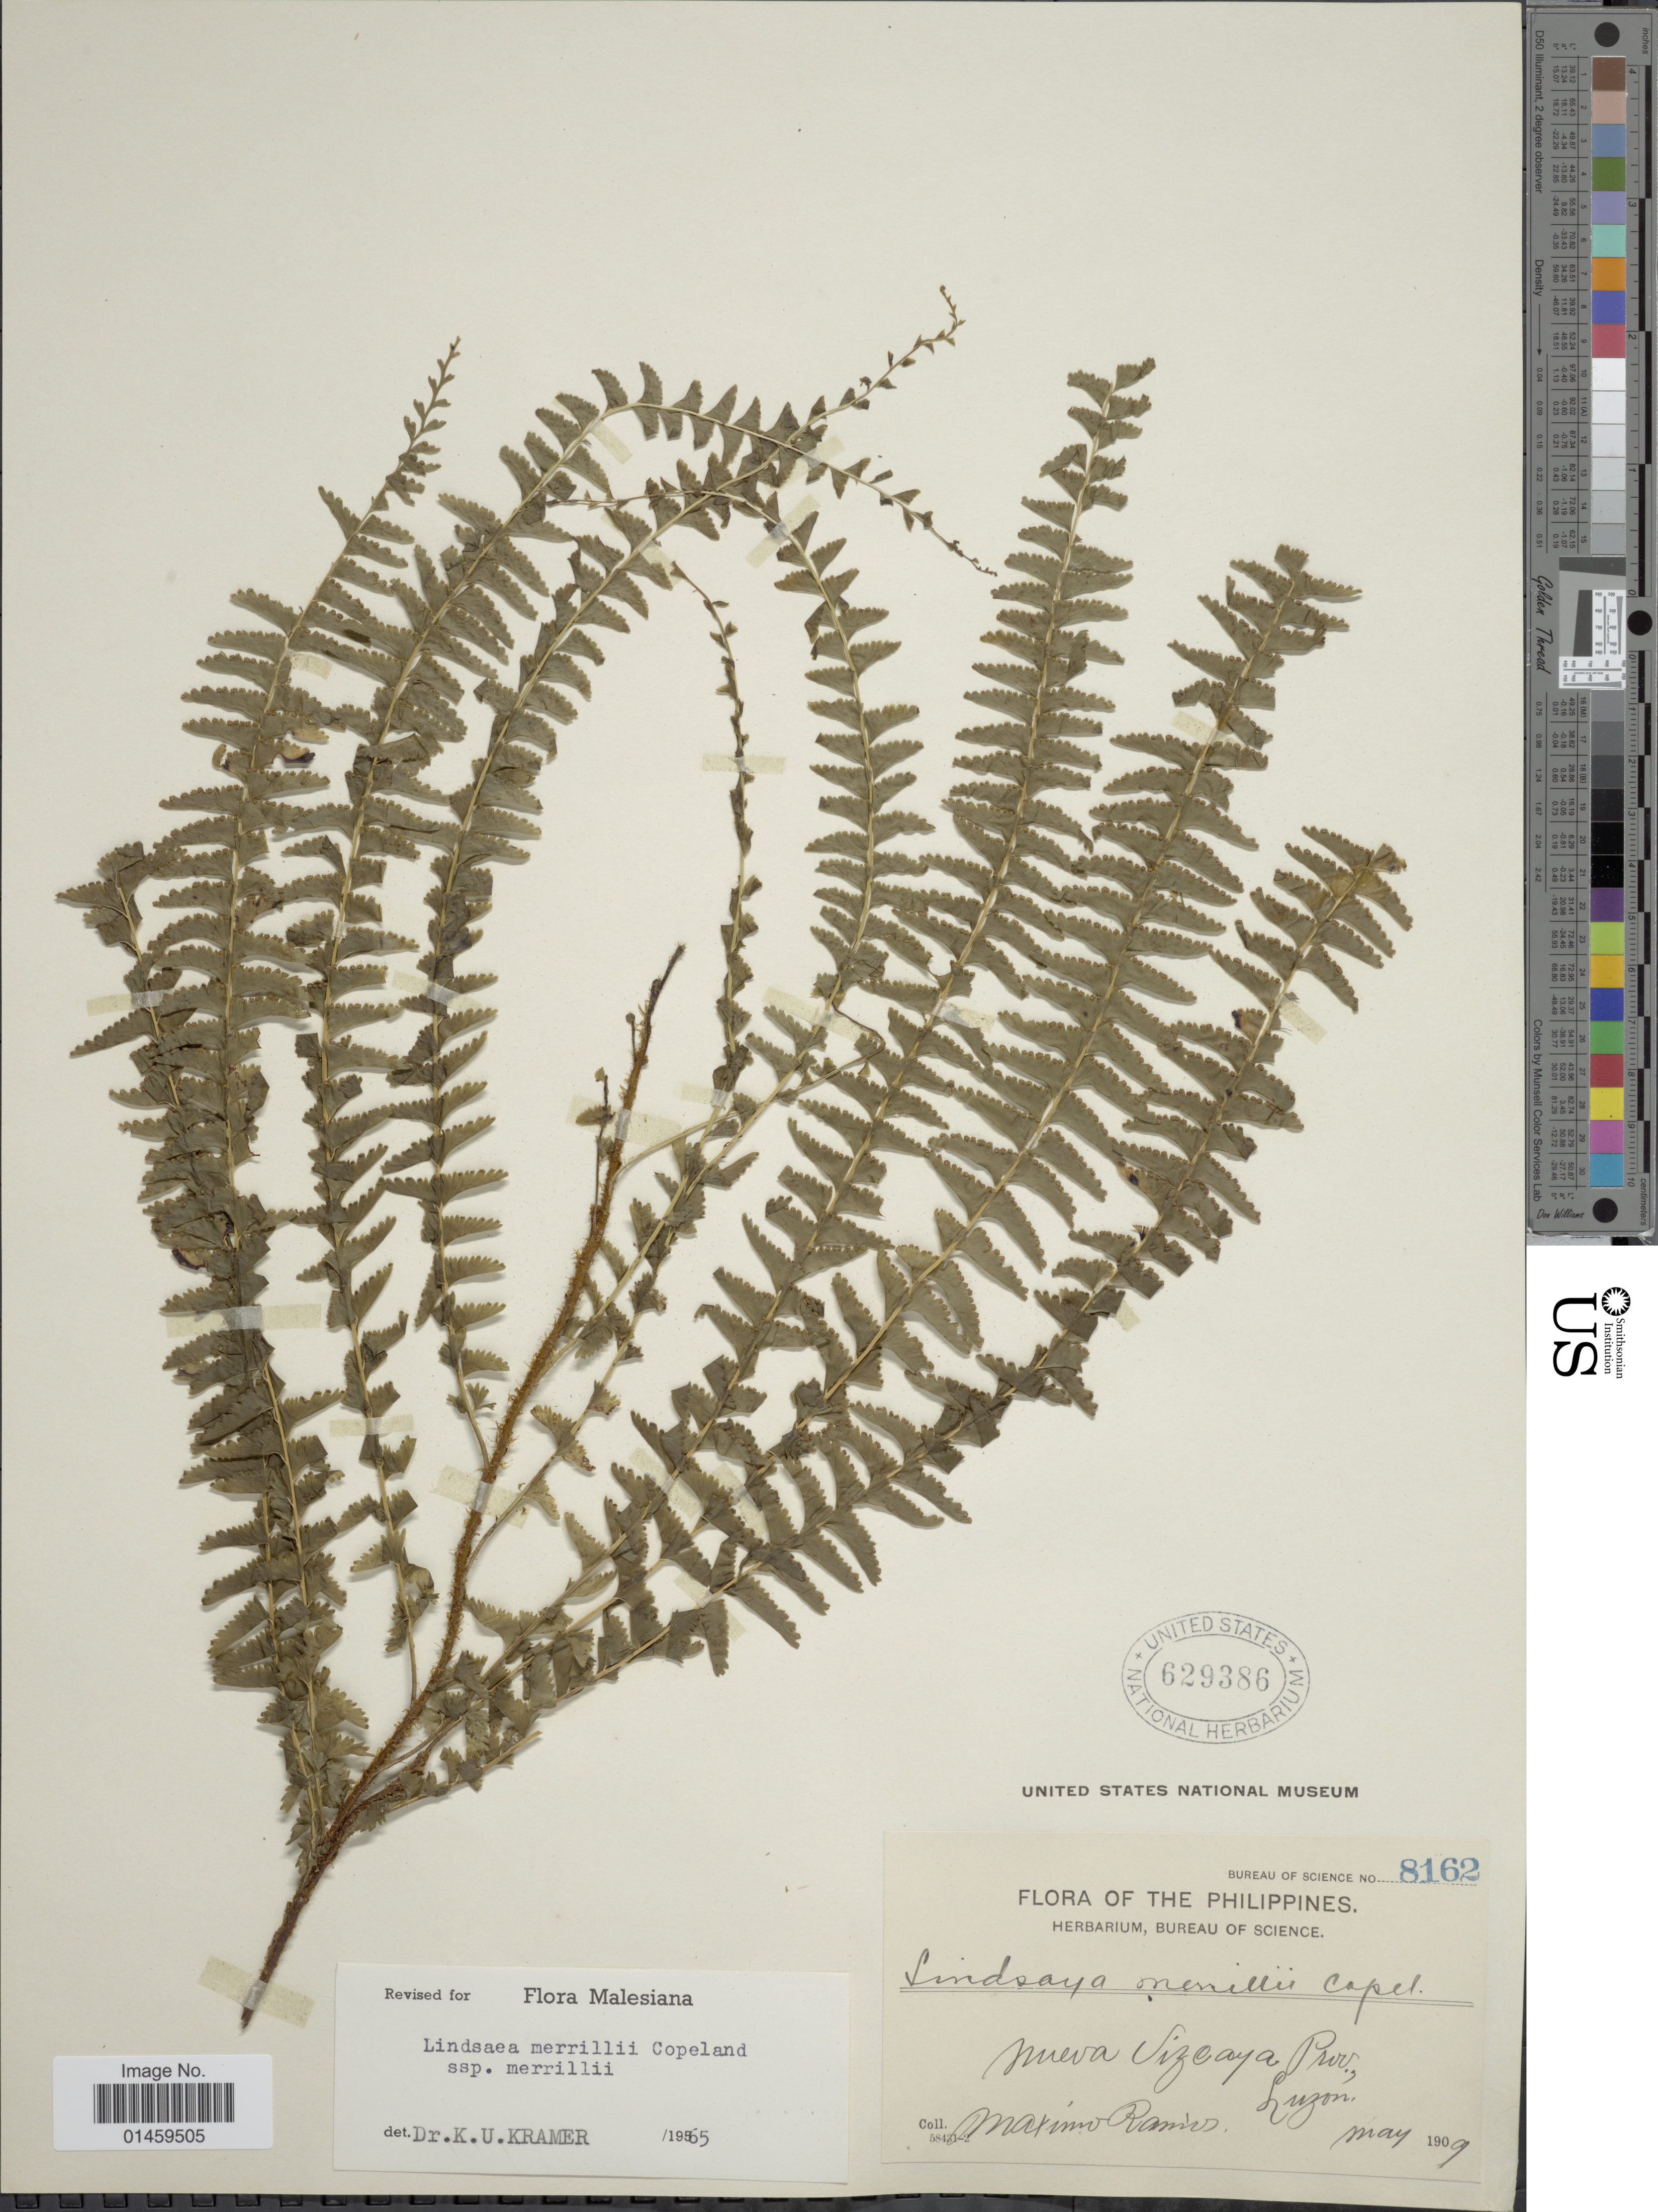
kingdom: Plantae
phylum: Tracheophyta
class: Polypodiopsida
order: Polypodiales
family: Lindsaeaceae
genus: Lindsaea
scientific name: Lindsaea merrillii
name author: Copel. in Perkins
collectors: M. Ramos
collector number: Bureau of Science 8162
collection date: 1909-05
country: Philippines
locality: Nueva Lizcaya Purv., Luzon.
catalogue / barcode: US 629386